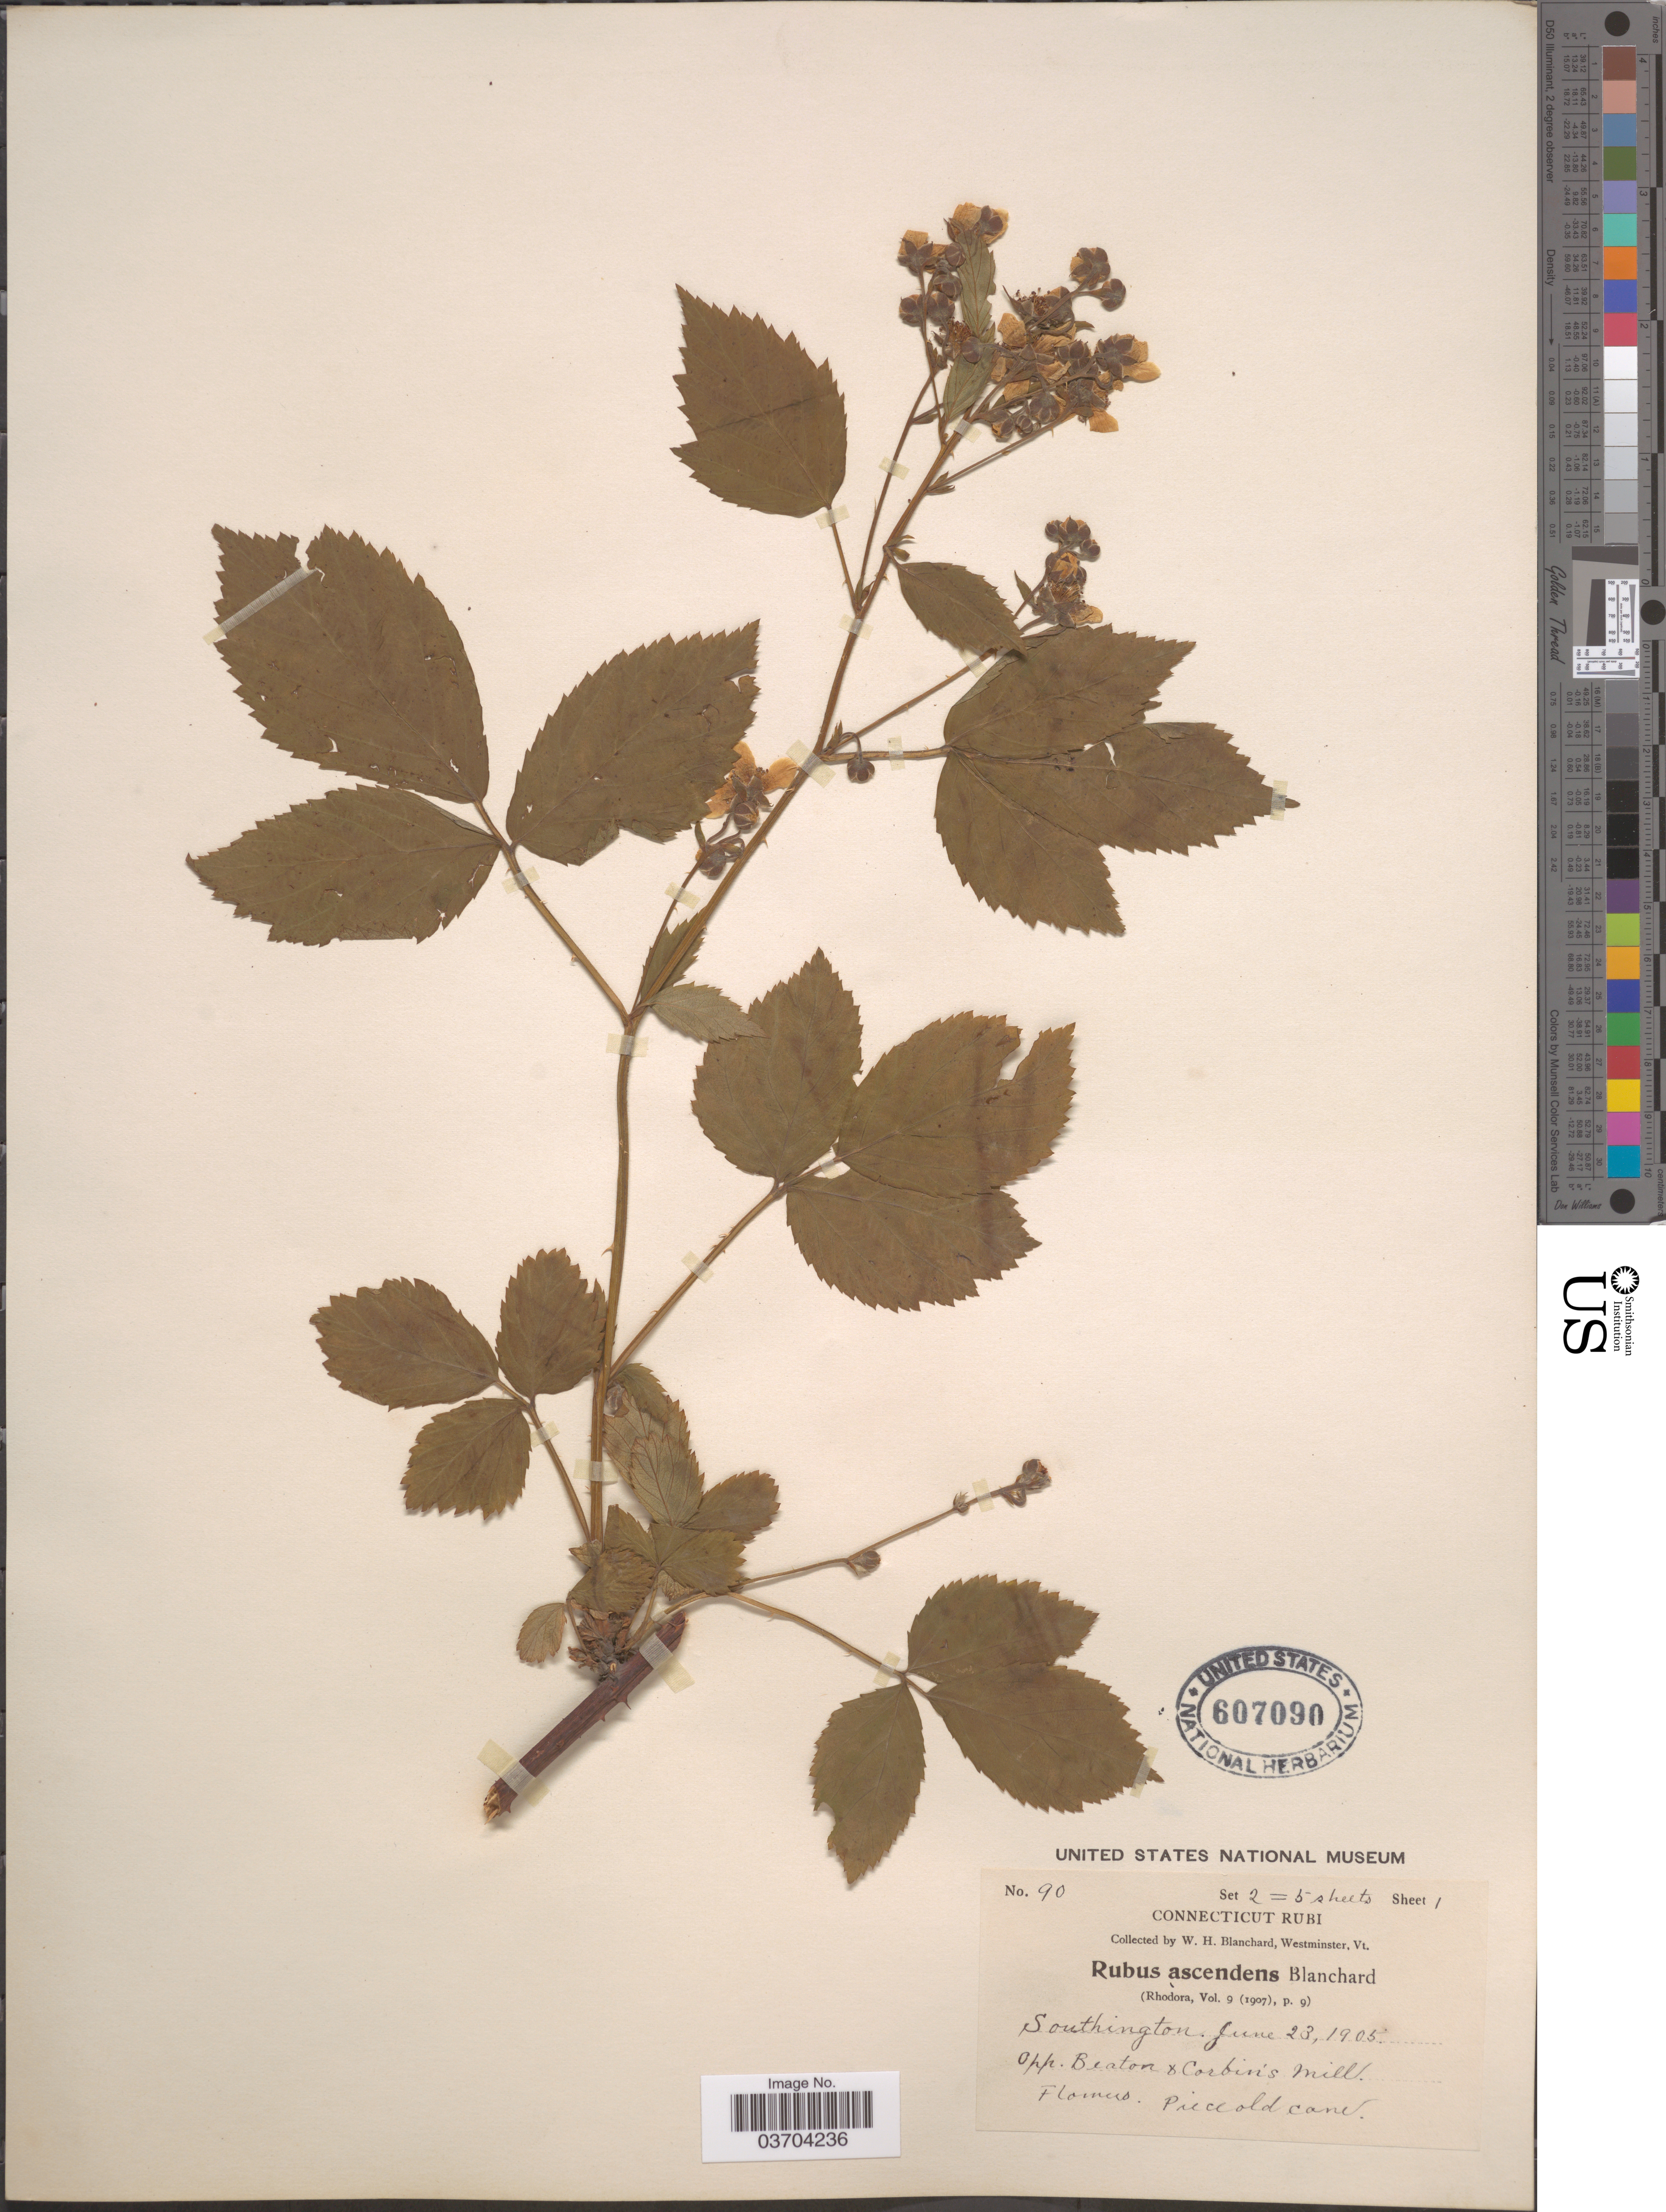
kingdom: Plantae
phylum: Tracheophyta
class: Magnoliopsida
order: Rosales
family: Rosaceae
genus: Rubus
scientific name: Rubus ascendens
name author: Blanch.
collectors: W. H. Blanchard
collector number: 90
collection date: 1905-06-23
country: United States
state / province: Connecticut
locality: Southington. Opp. Beaton & Corbin's Mill.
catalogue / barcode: US 607090